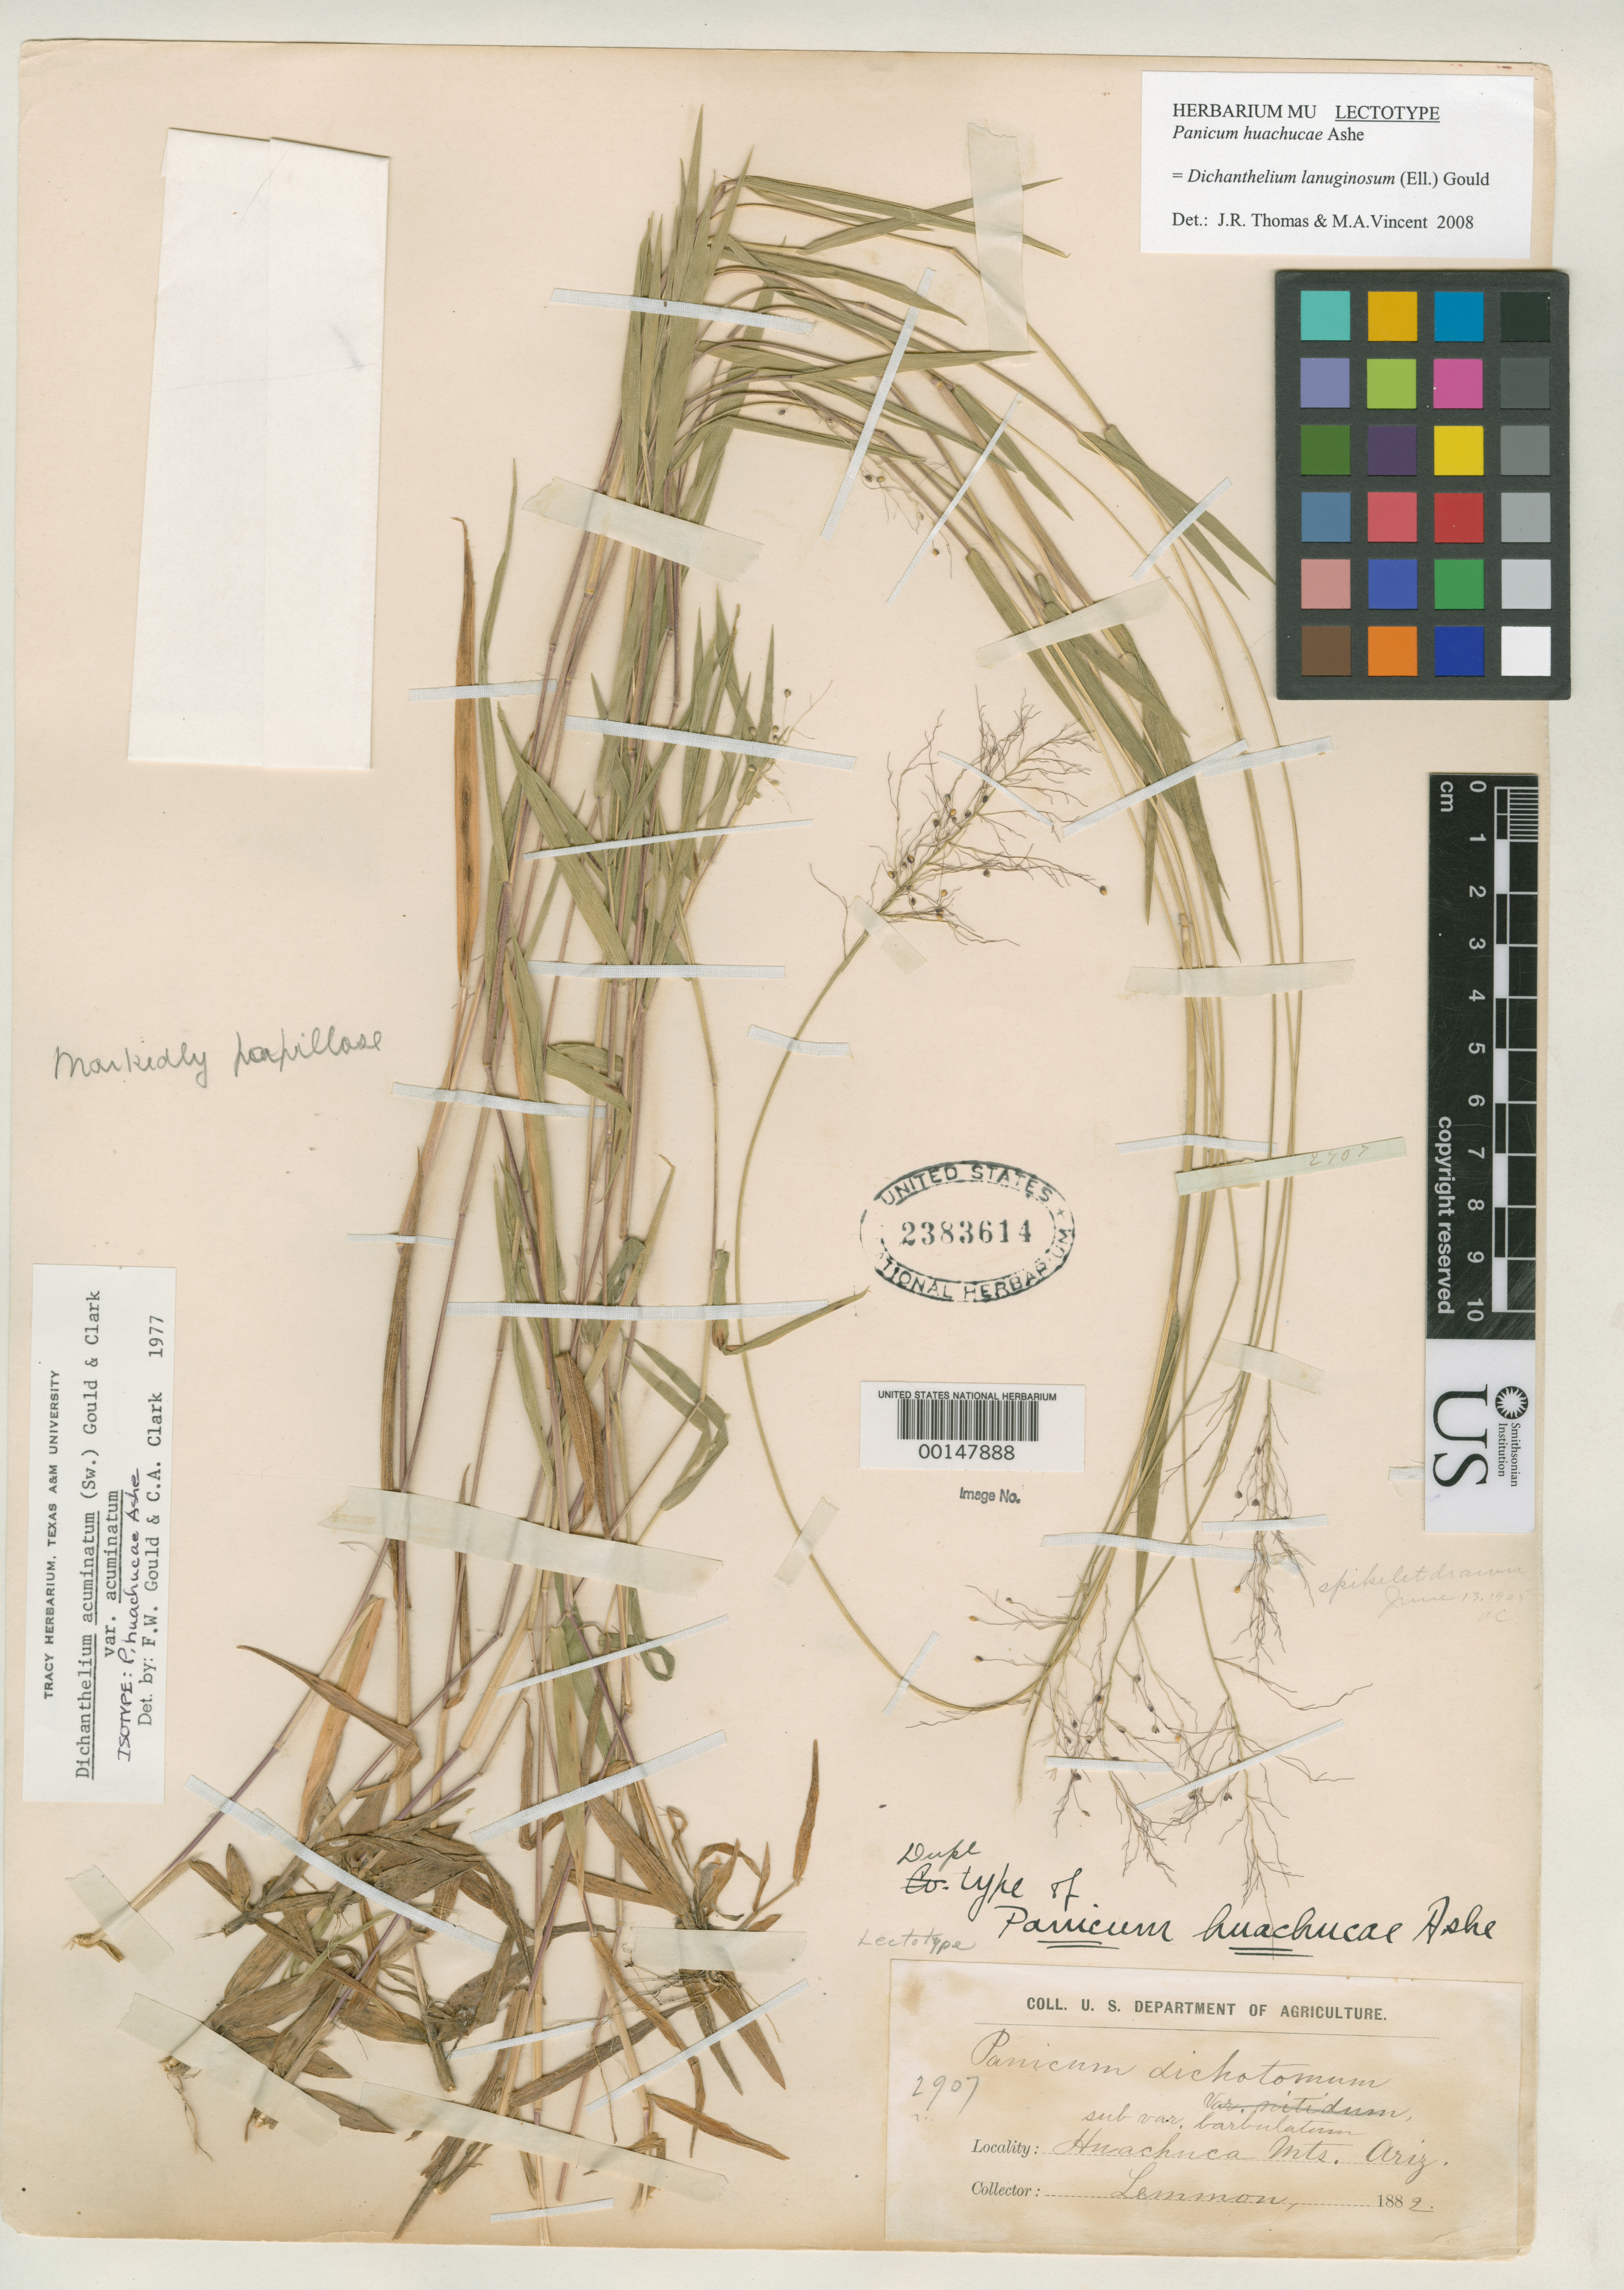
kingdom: Plantae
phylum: Tracheophyta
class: Liliopsida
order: Poales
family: Poaceae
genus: Panicum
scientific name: Panicum huachucae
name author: Ashe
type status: Lectotype; Syntype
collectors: J. Lemmon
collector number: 2907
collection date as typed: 1882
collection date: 1882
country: United States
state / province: Arizona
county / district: Cochise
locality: Huachuca Mts.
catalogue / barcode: US 2383614